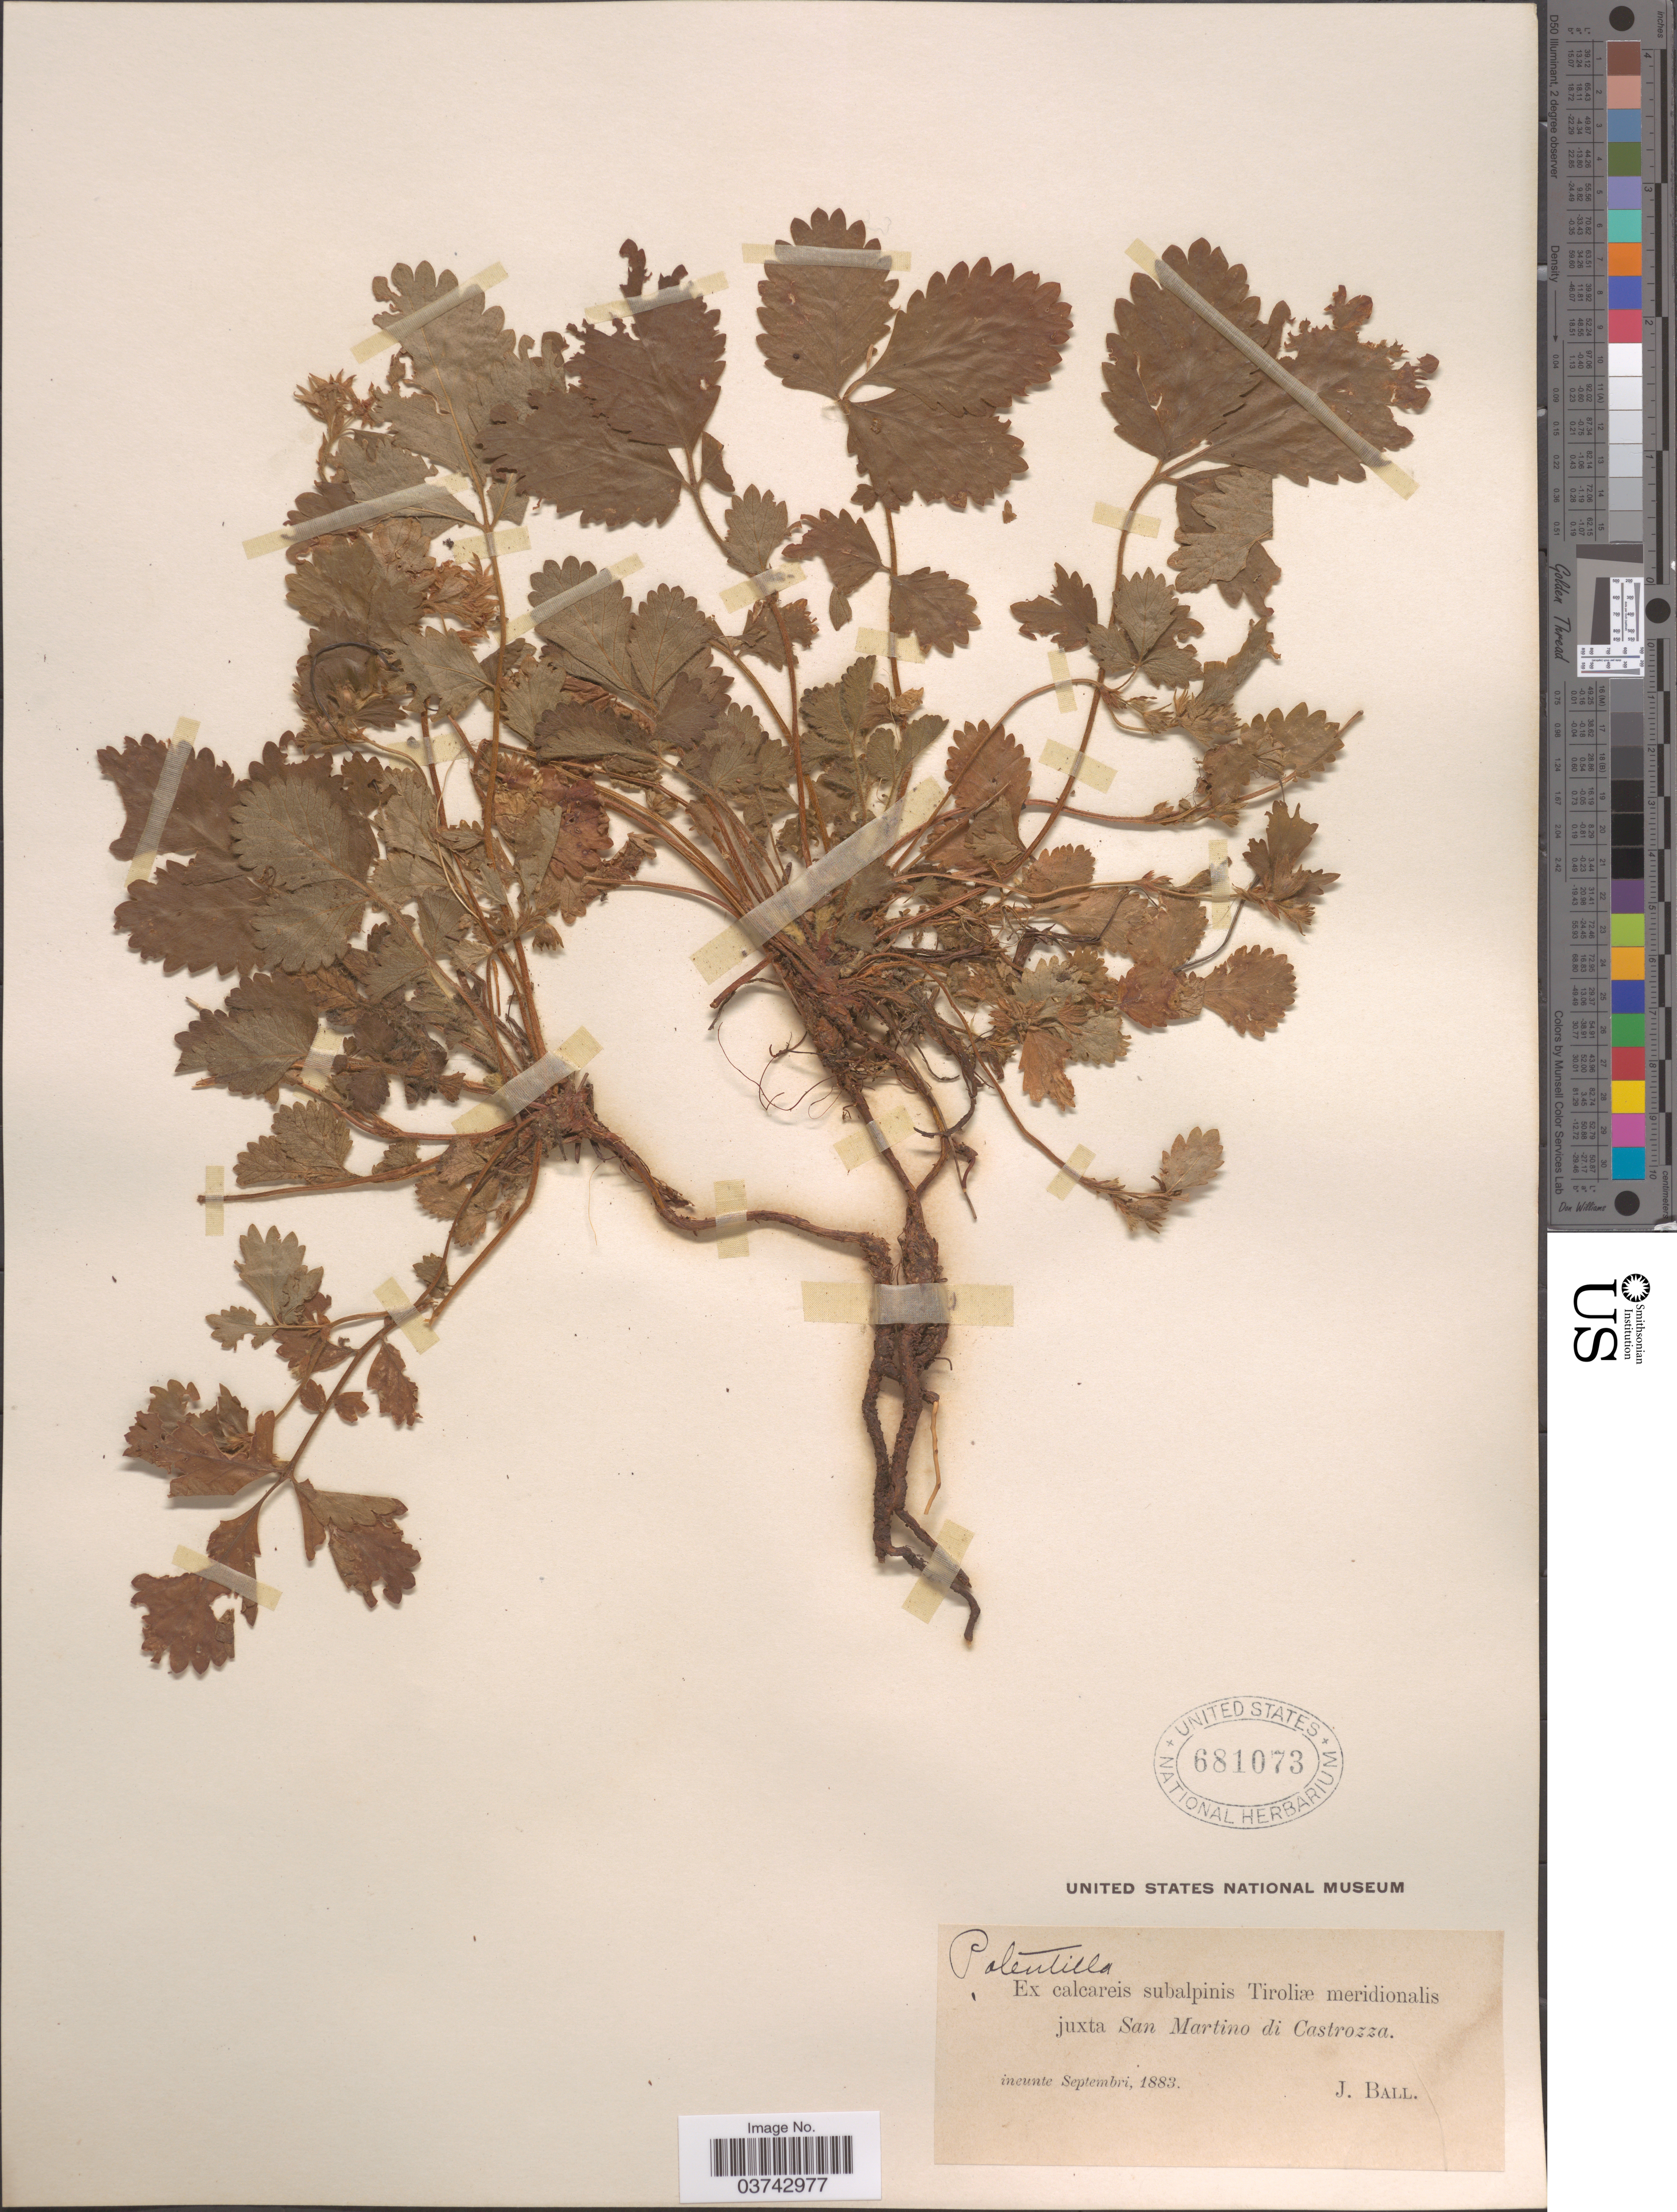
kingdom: Plantae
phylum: Tracheophyta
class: Magnoliopsida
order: Rosales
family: Rosaceae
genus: Potentilla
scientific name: Potentilla sp.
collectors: J. Ball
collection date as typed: Ineunte Septembri, 1883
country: Italy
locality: Ex calcareis subalpinis Tiroliæ meridionalis juxta San Martino di Castrozza.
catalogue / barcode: US 681073